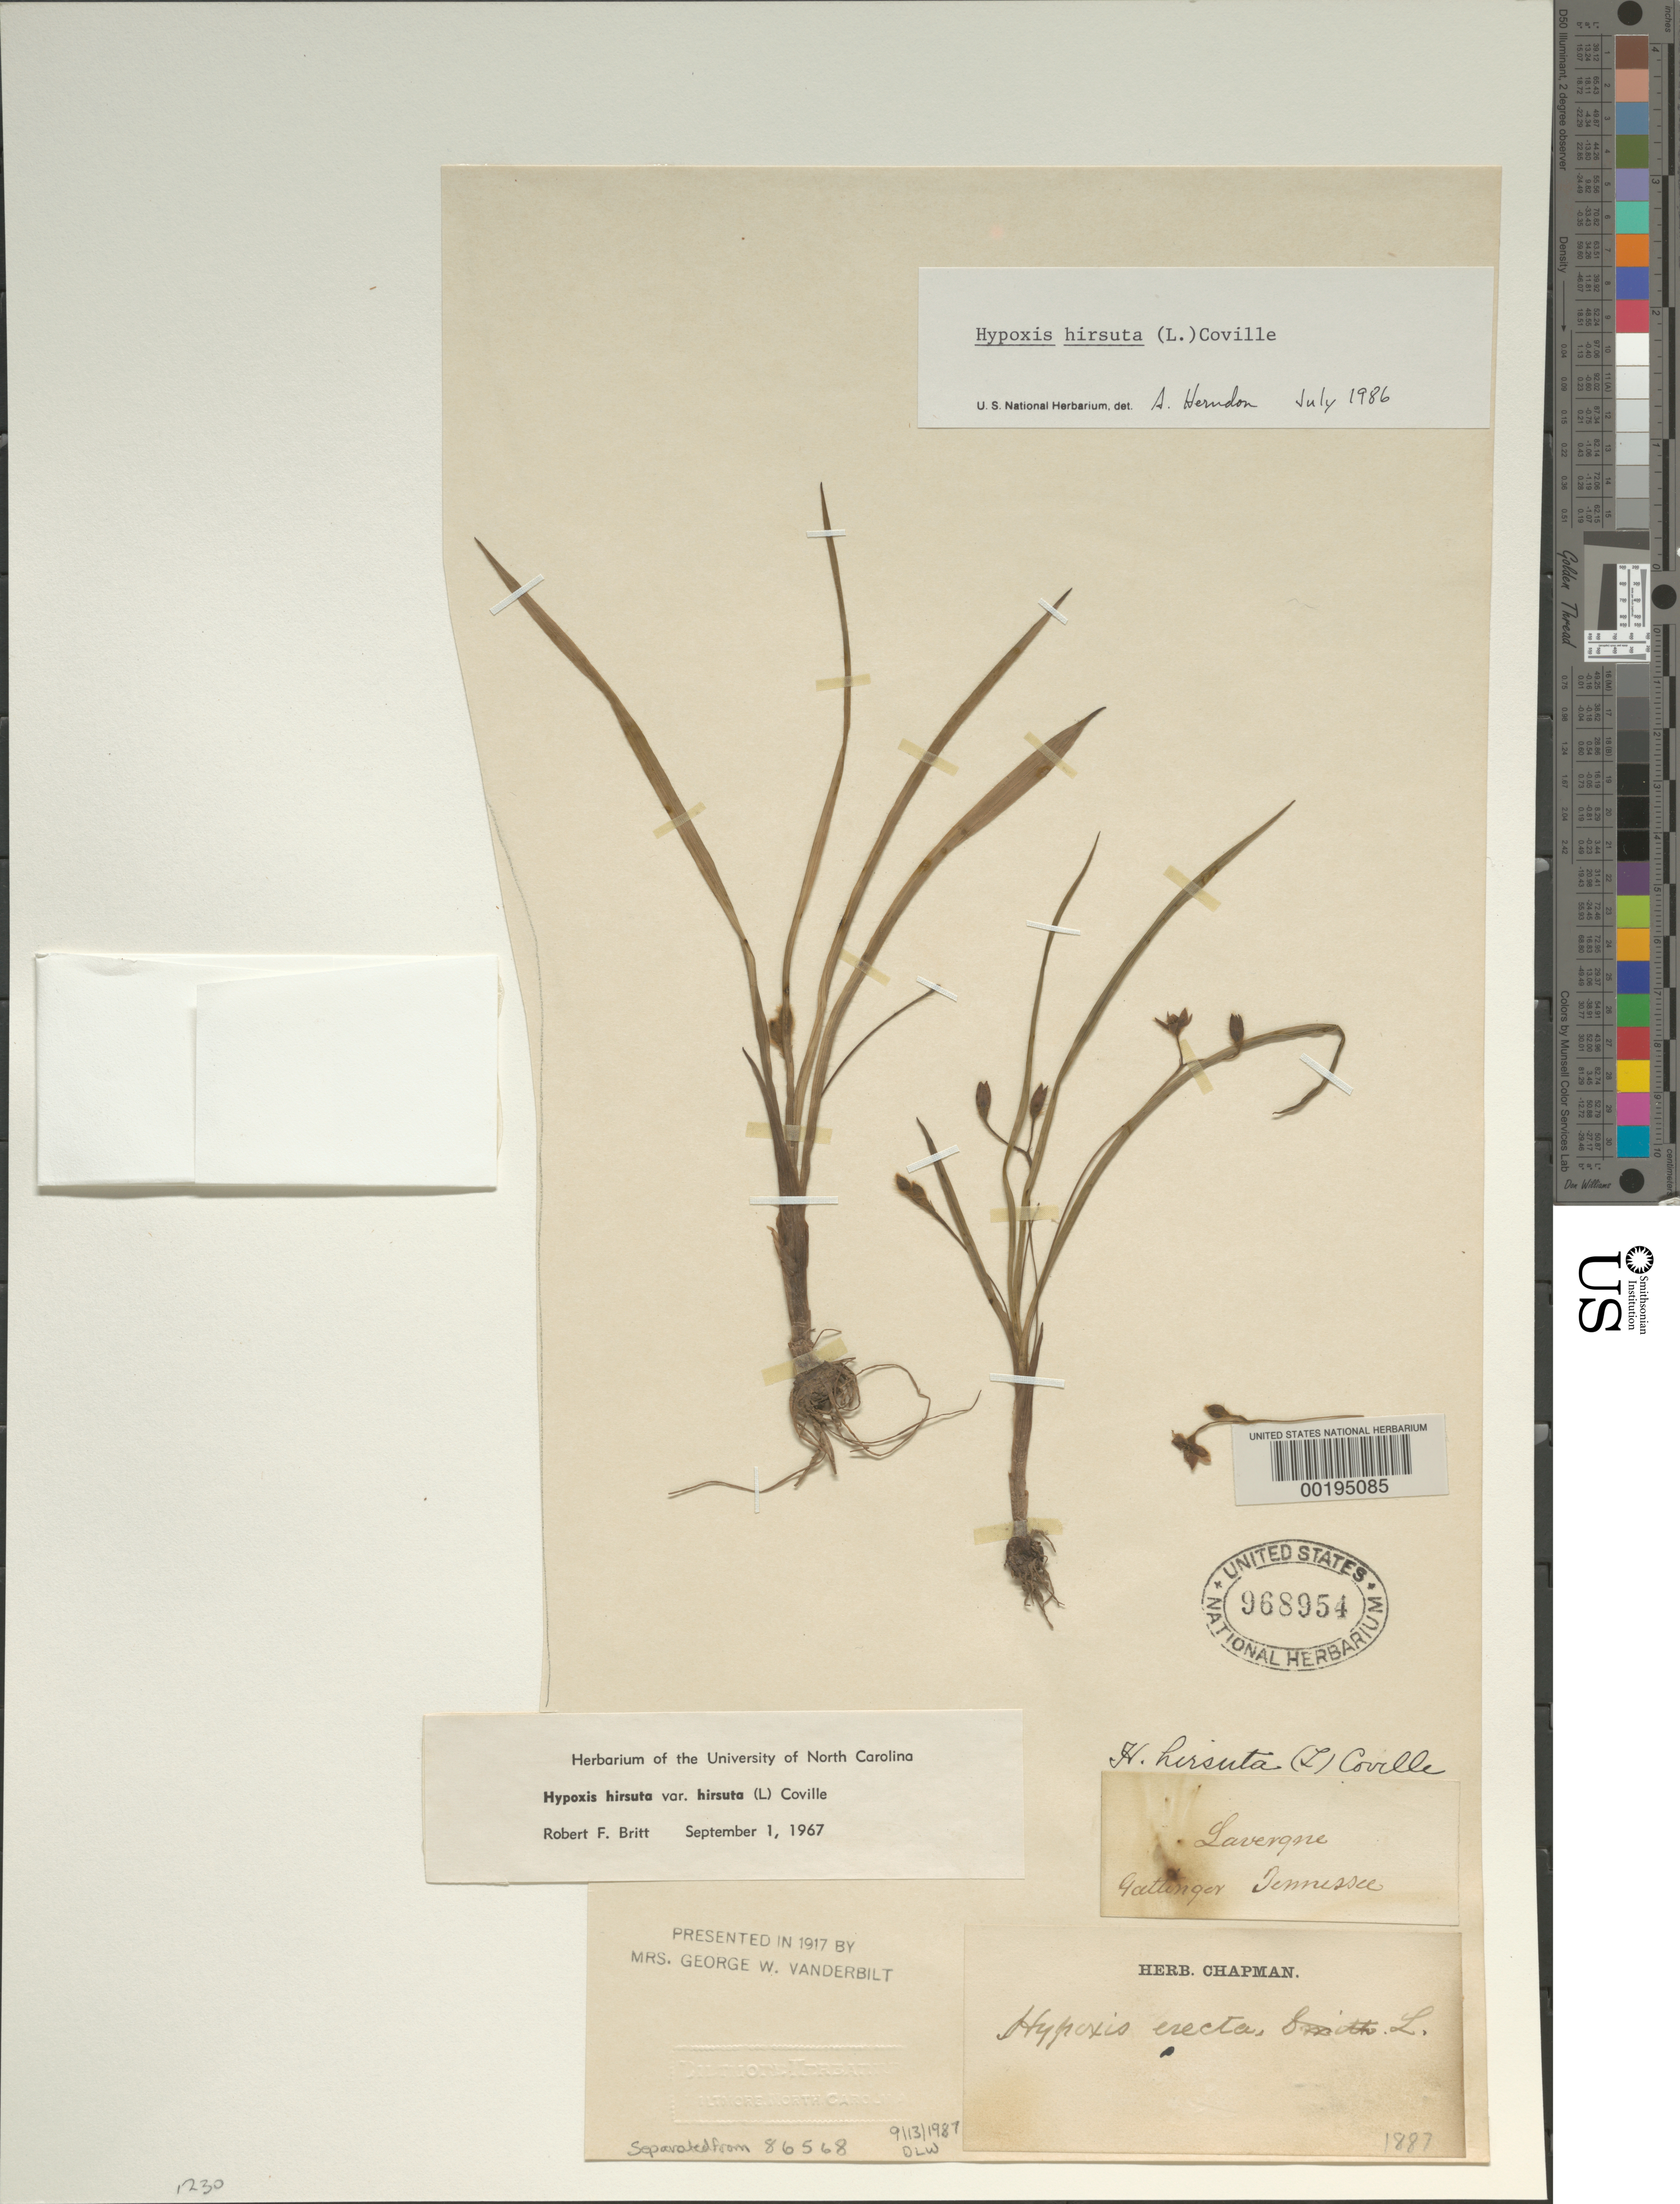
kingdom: Plantae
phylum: Tracheophyta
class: Liliopsida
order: Asparagales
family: Hypoxidaceae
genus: Hypoxis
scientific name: Hypoxis hirsuta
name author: (L.) Coville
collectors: A. W. Chapman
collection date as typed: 1887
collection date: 1887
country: United States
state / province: Tennessee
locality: Lavergne, gattinger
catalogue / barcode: US 968954